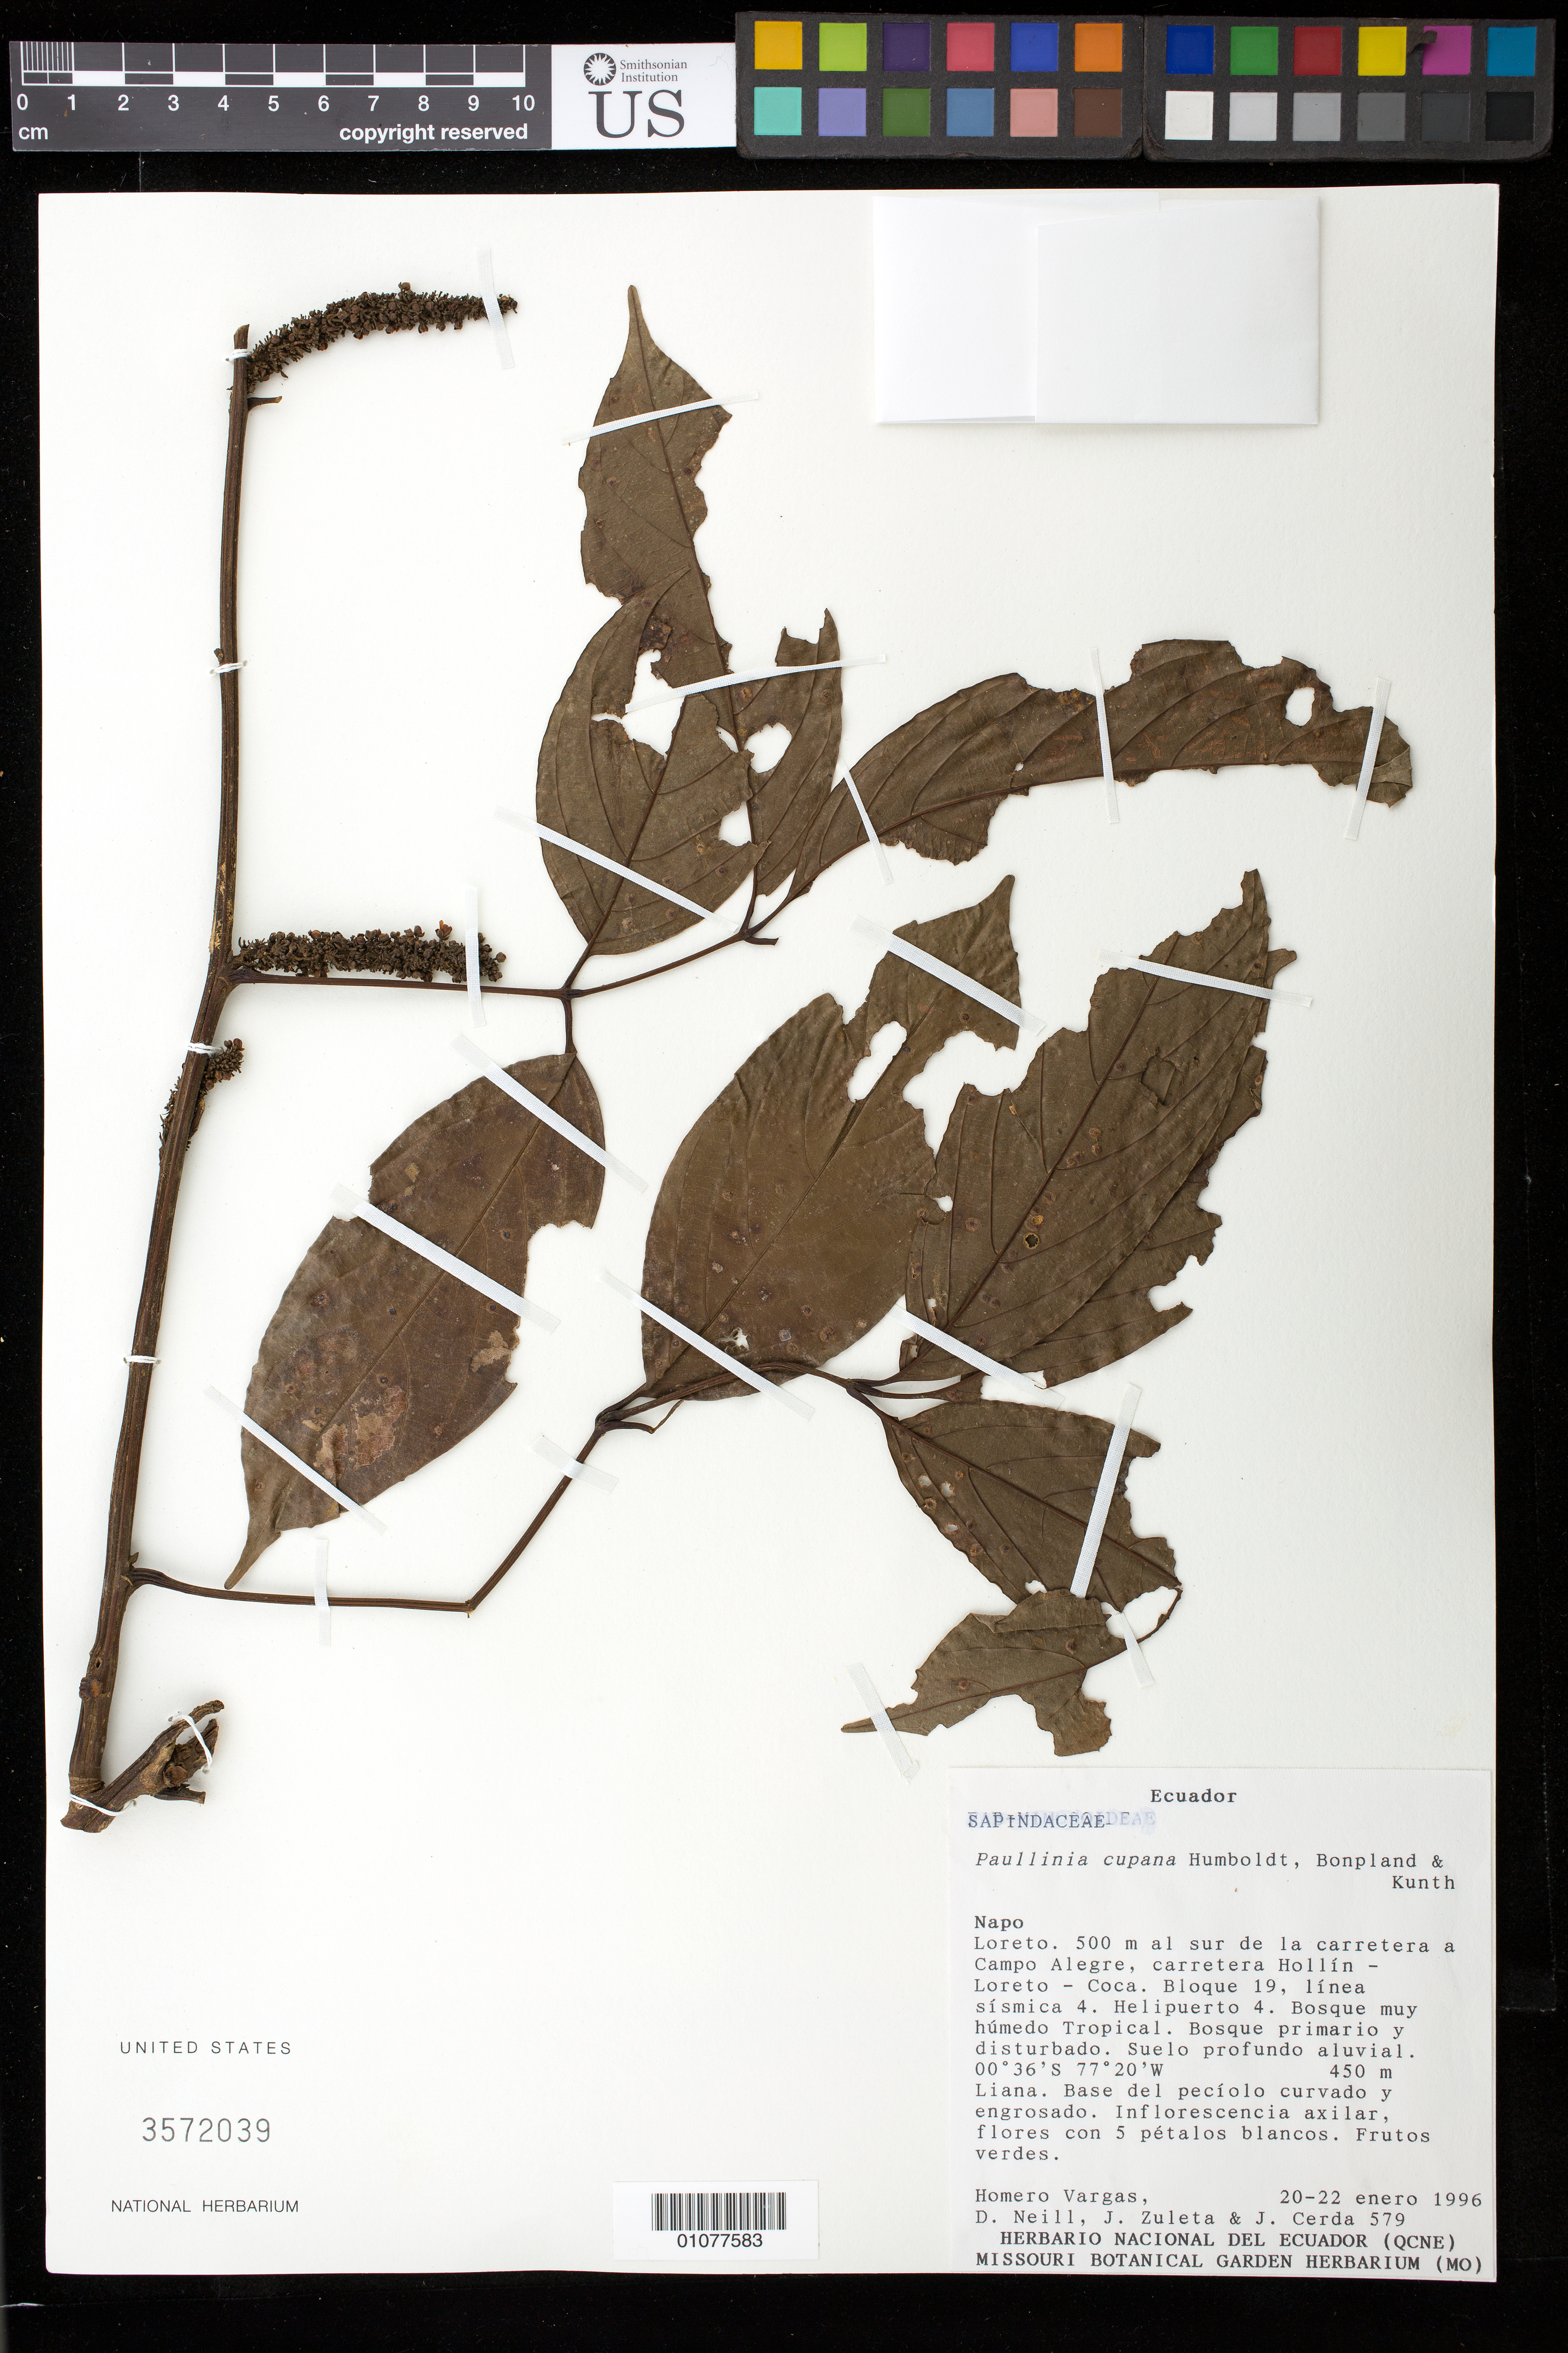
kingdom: Plantae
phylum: Tracheophyta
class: Magnoliopsida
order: Sapindales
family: Sapindaceae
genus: Paullinia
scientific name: Paullinia cupana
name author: Kunth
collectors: H. Vargas, D. A. Neill, J. Zuleta & J. Cerda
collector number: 579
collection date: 1996-01-20/1996-01-22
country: Ecuador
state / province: Napo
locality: Loreto, 500 m al sur de la carretera a Campo Alegre, carretera Hollín-Loreto-Coca. Bloque 19, línea sísmica 4. Helipuerto 4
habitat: Bosque muy húmedo tropical. Bosque primario y disturbado. Suelo profundo aluvial.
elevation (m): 450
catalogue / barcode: US 3572039